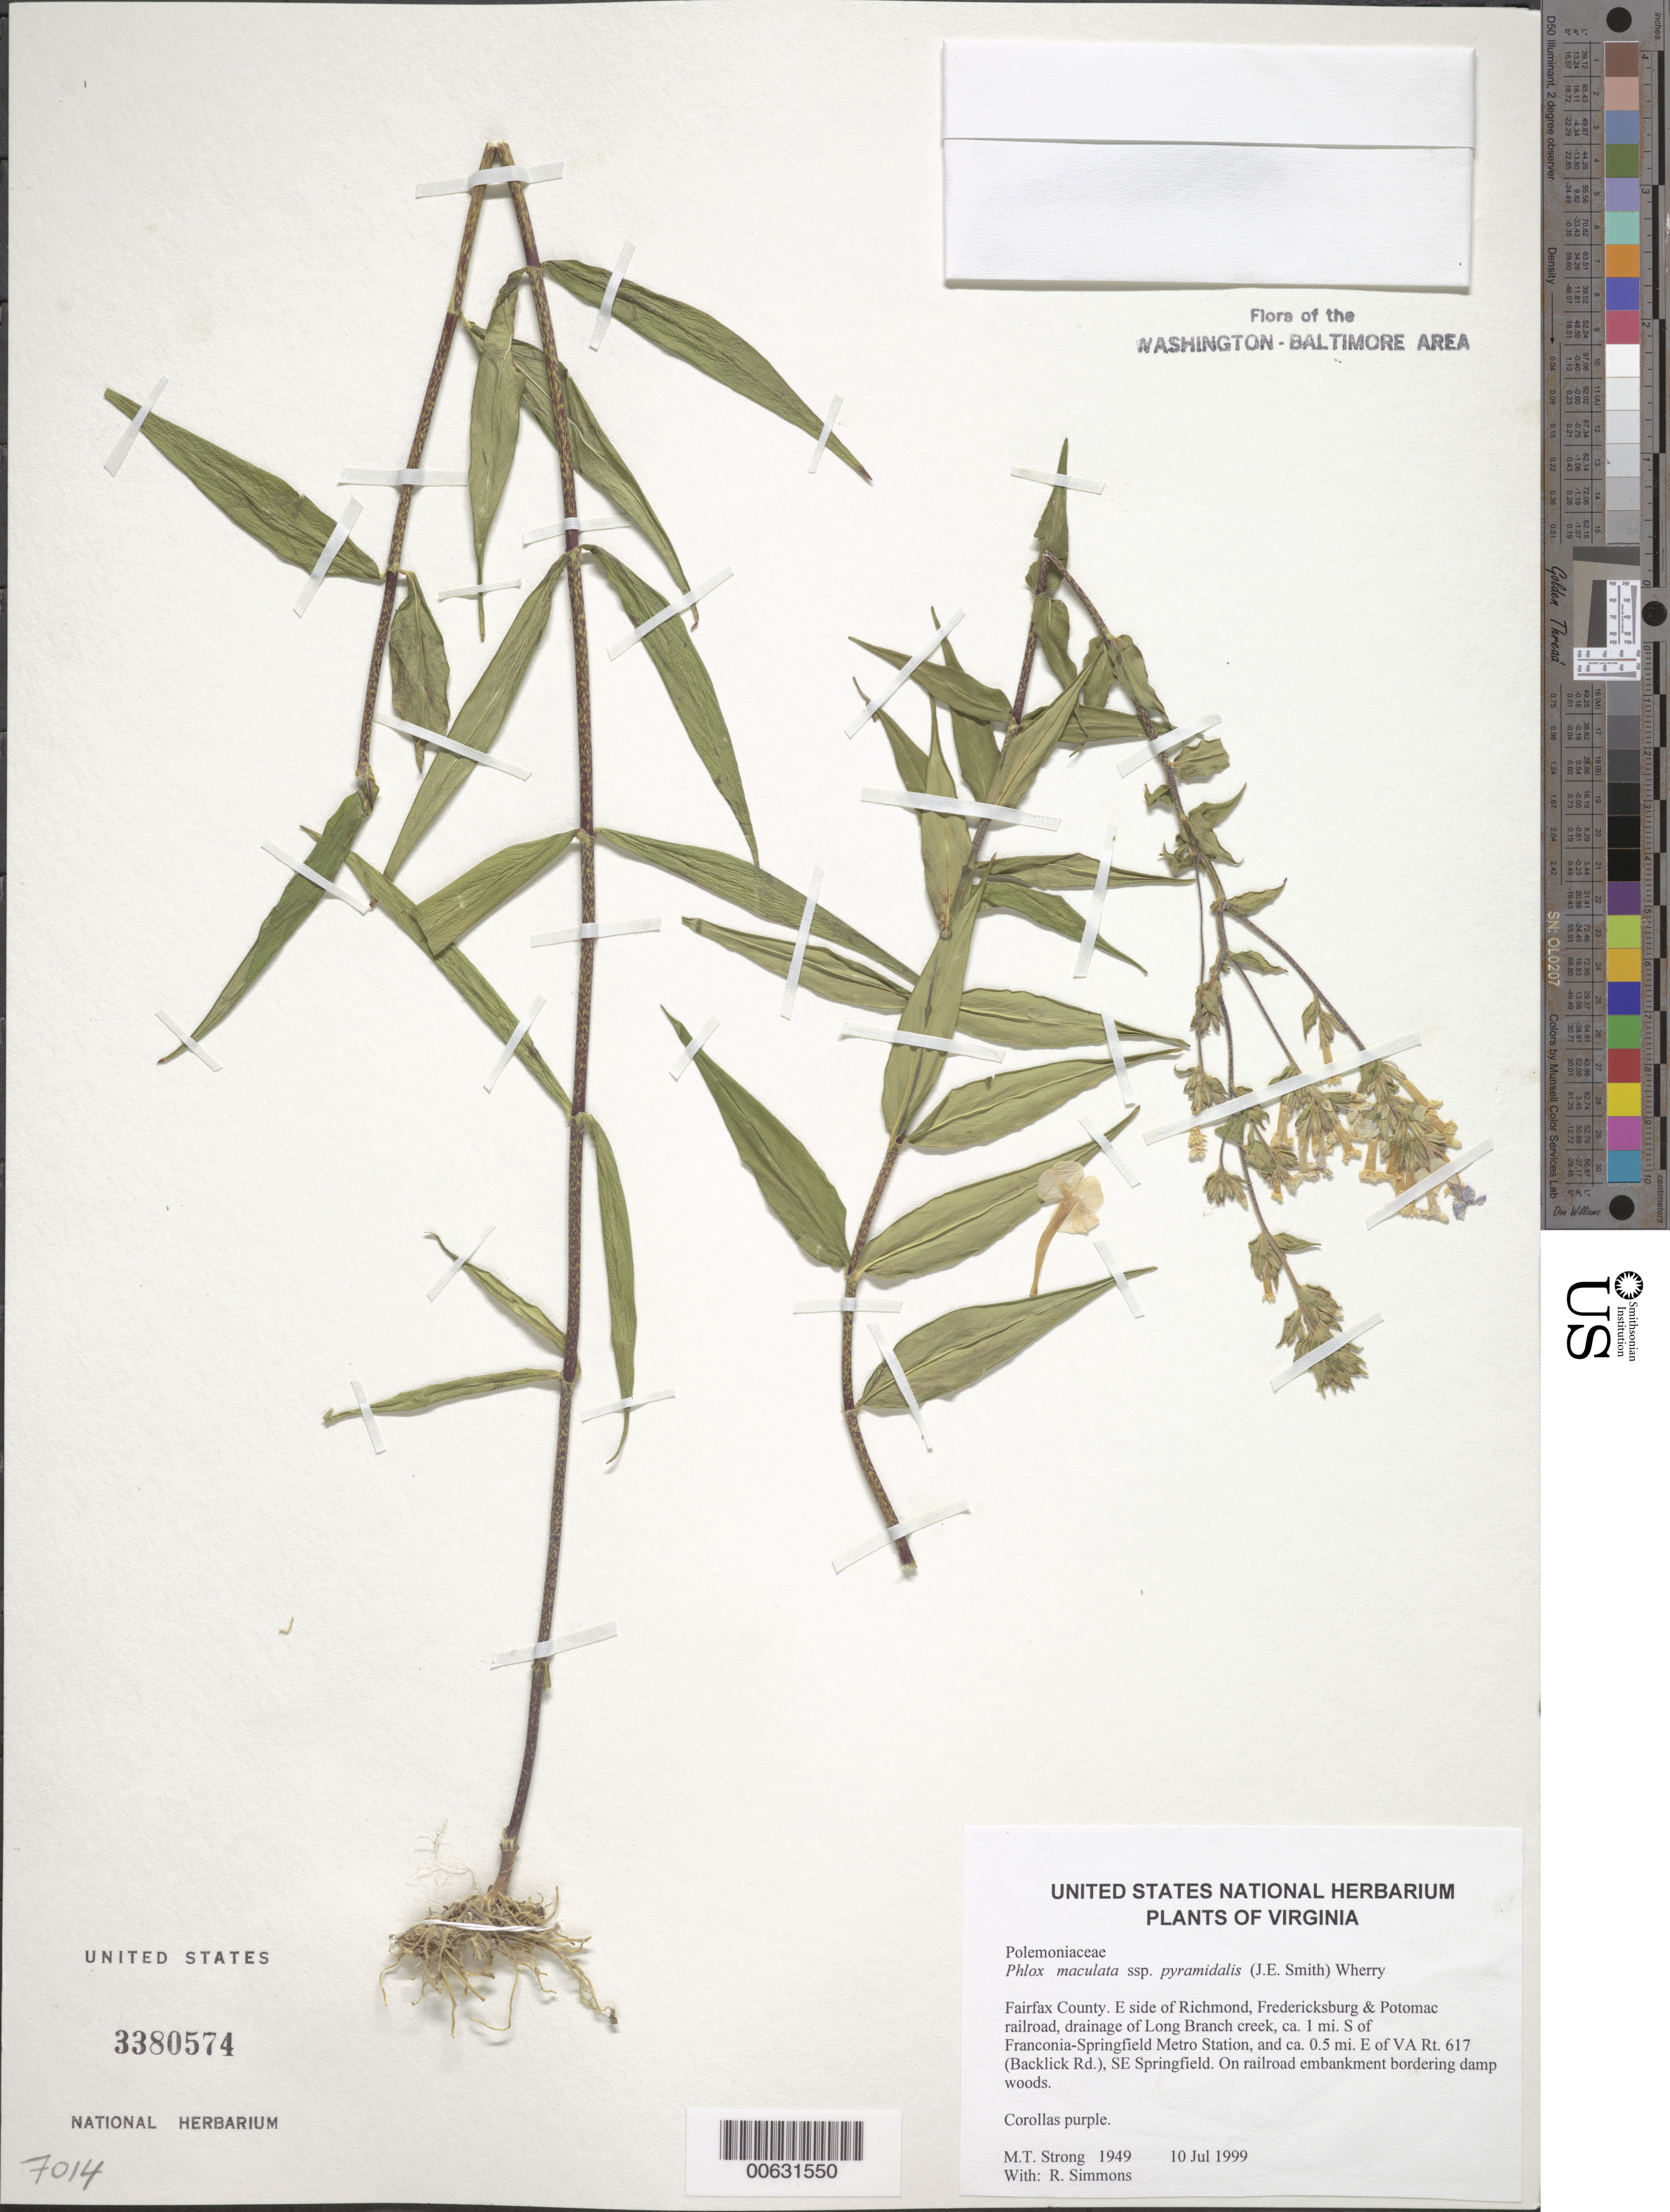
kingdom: Plantae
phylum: Tracheophyta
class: Magnoliopsida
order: Ericales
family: Polemoniaceae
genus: Phlox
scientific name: Phlox maculata subsp. pyramidalis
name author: (Sm.) Wherry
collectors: M. T. Strong & R. Simmons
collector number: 1949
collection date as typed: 10 Jul 1999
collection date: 1999-07-10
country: United States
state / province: Virginia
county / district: Fairfax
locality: E side of Richmond, Fredericksburg & Potomac railroad, drainage of Long Branch creek, ca. 1 mi. S of Franconia-Springfield Metro Station, and ca. 0.5 mi. E of VA Rt. 617 (Backlick Rd.), SE Springfield.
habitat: On railroad embankment bordering damp woods.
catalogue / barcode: US 3380574